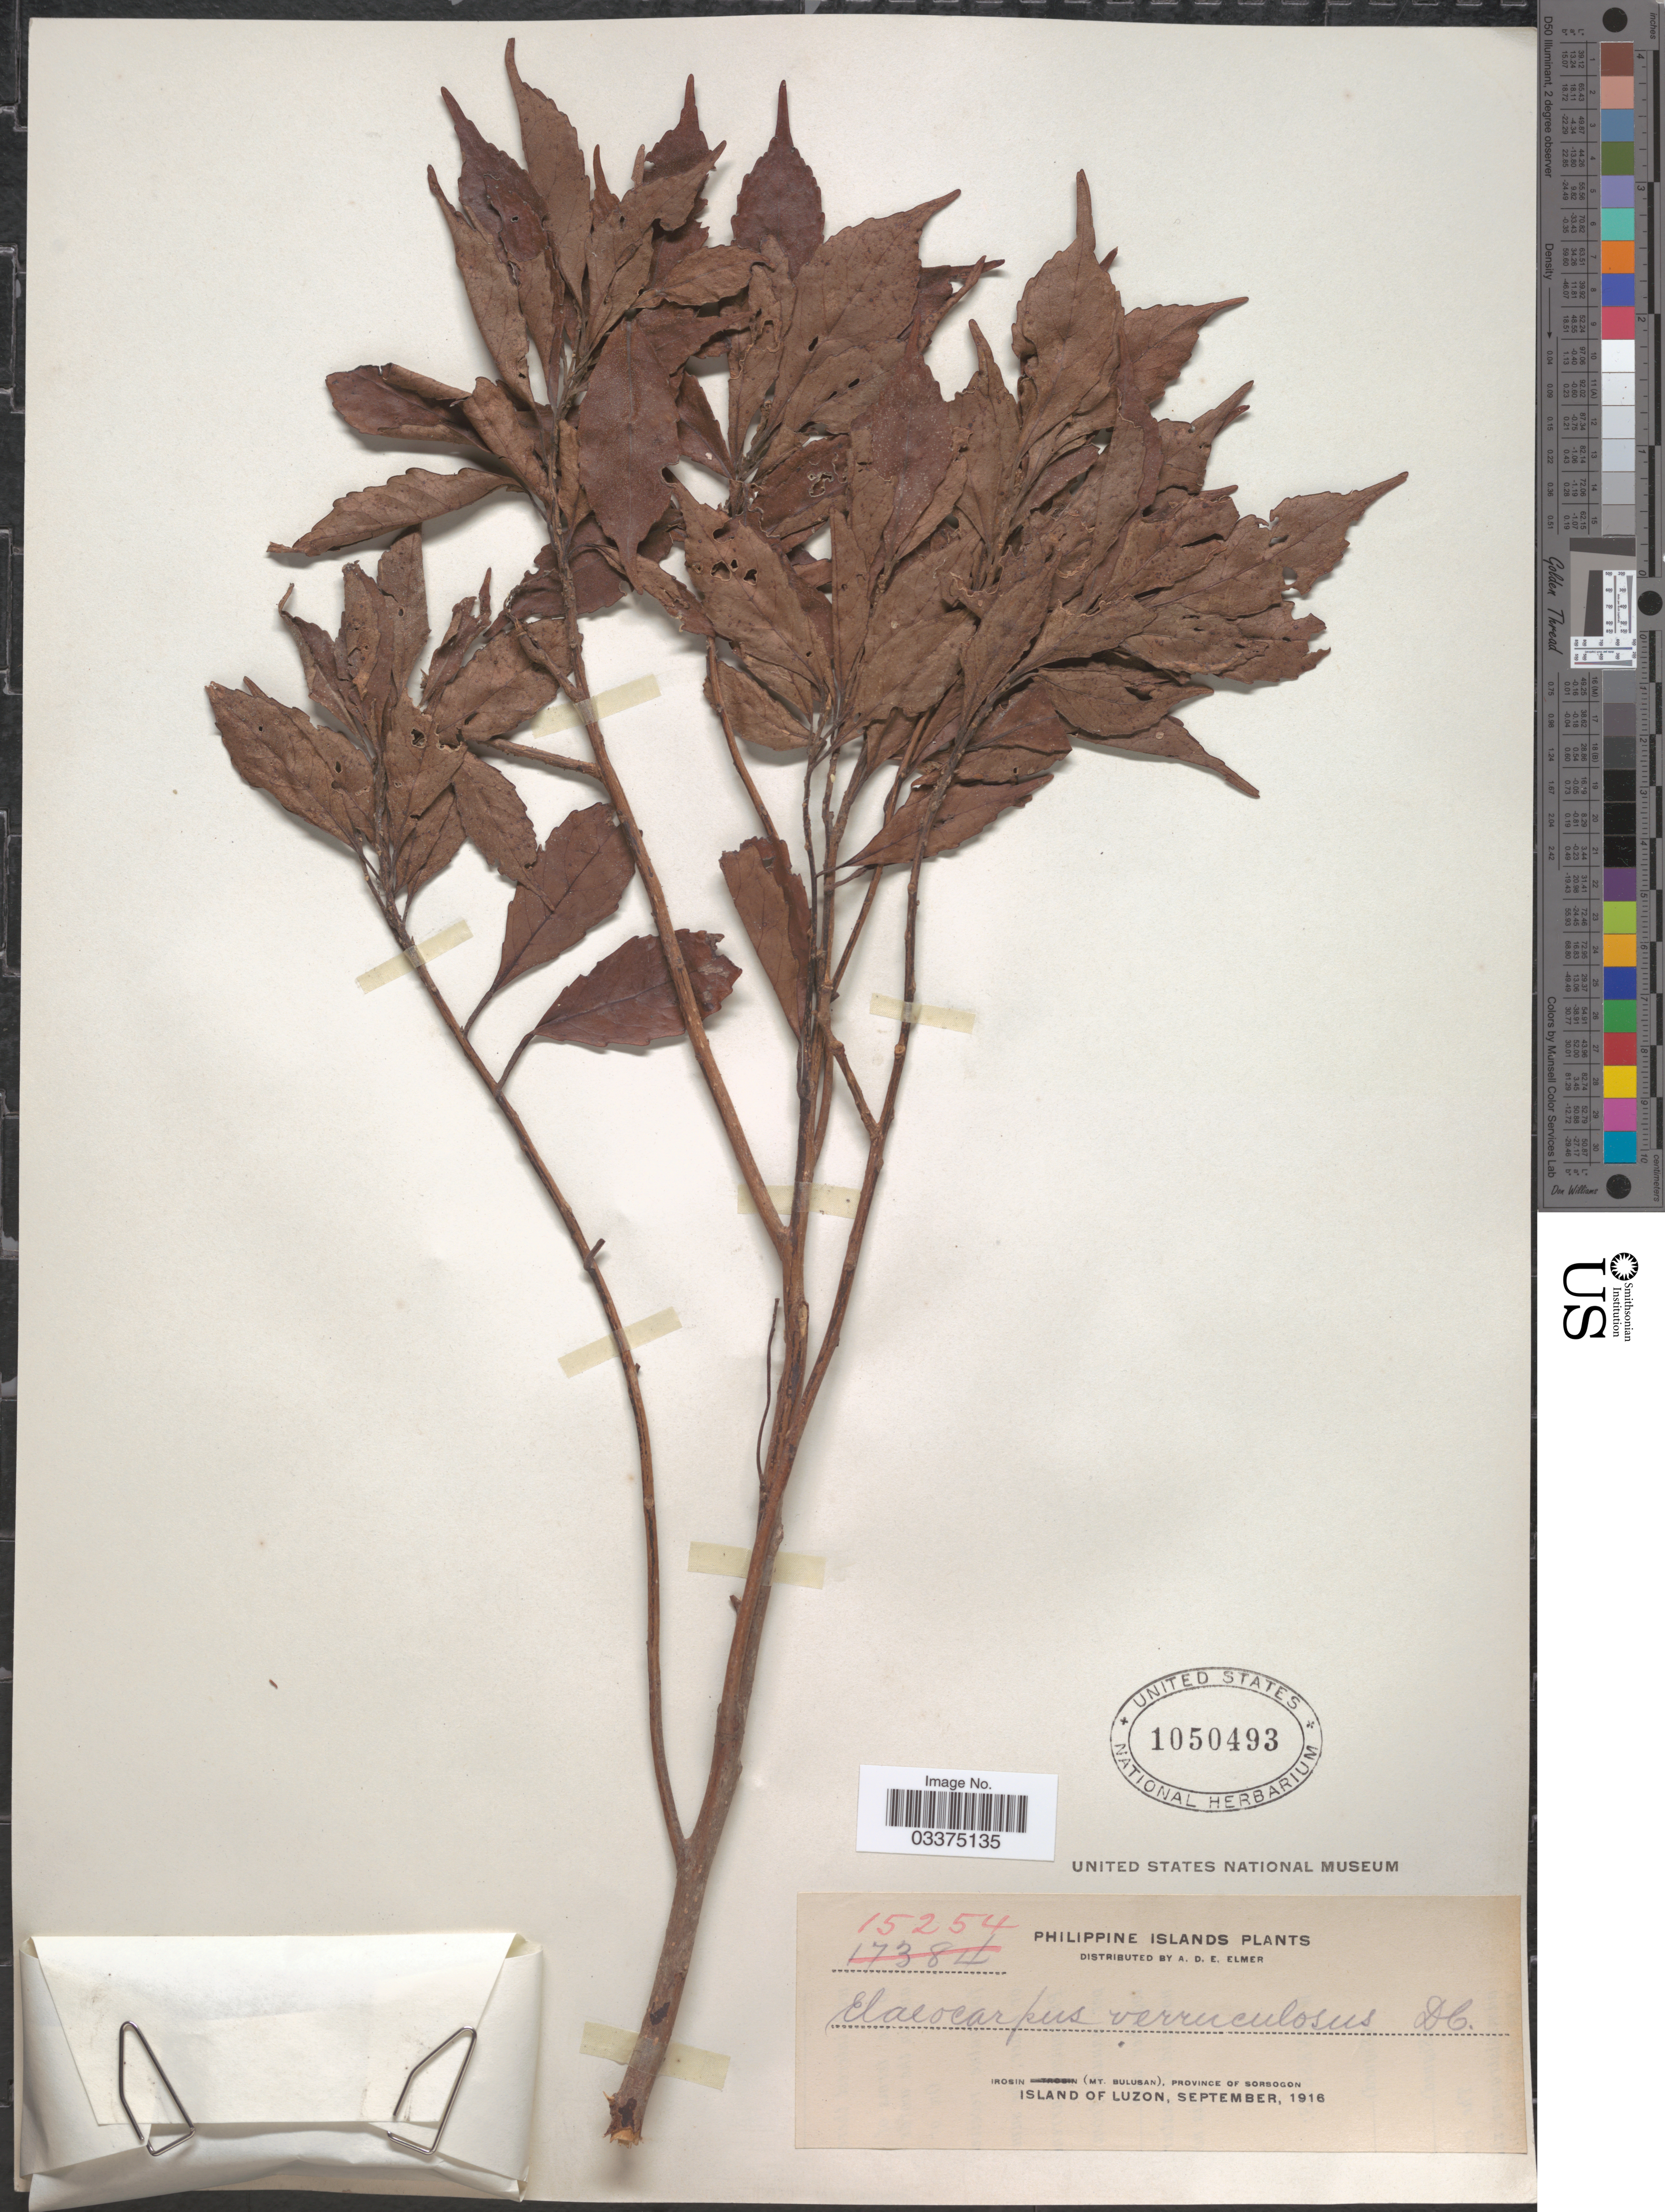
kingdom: Plantae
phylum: Tracheophyta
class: Magnoliopsida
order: Oxalidales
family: Elaeocarpaceae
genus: Elaeocarpus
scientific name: Elaeocarpus verruculosus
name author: A. DC. in Elmer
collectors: A. D. E. Elmer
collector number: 15254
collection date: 1916-09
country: Philippines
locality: Irosin (Mt. Bulusan), Province of Sorsogon. Island of Luzon.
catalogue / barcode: US 1050493